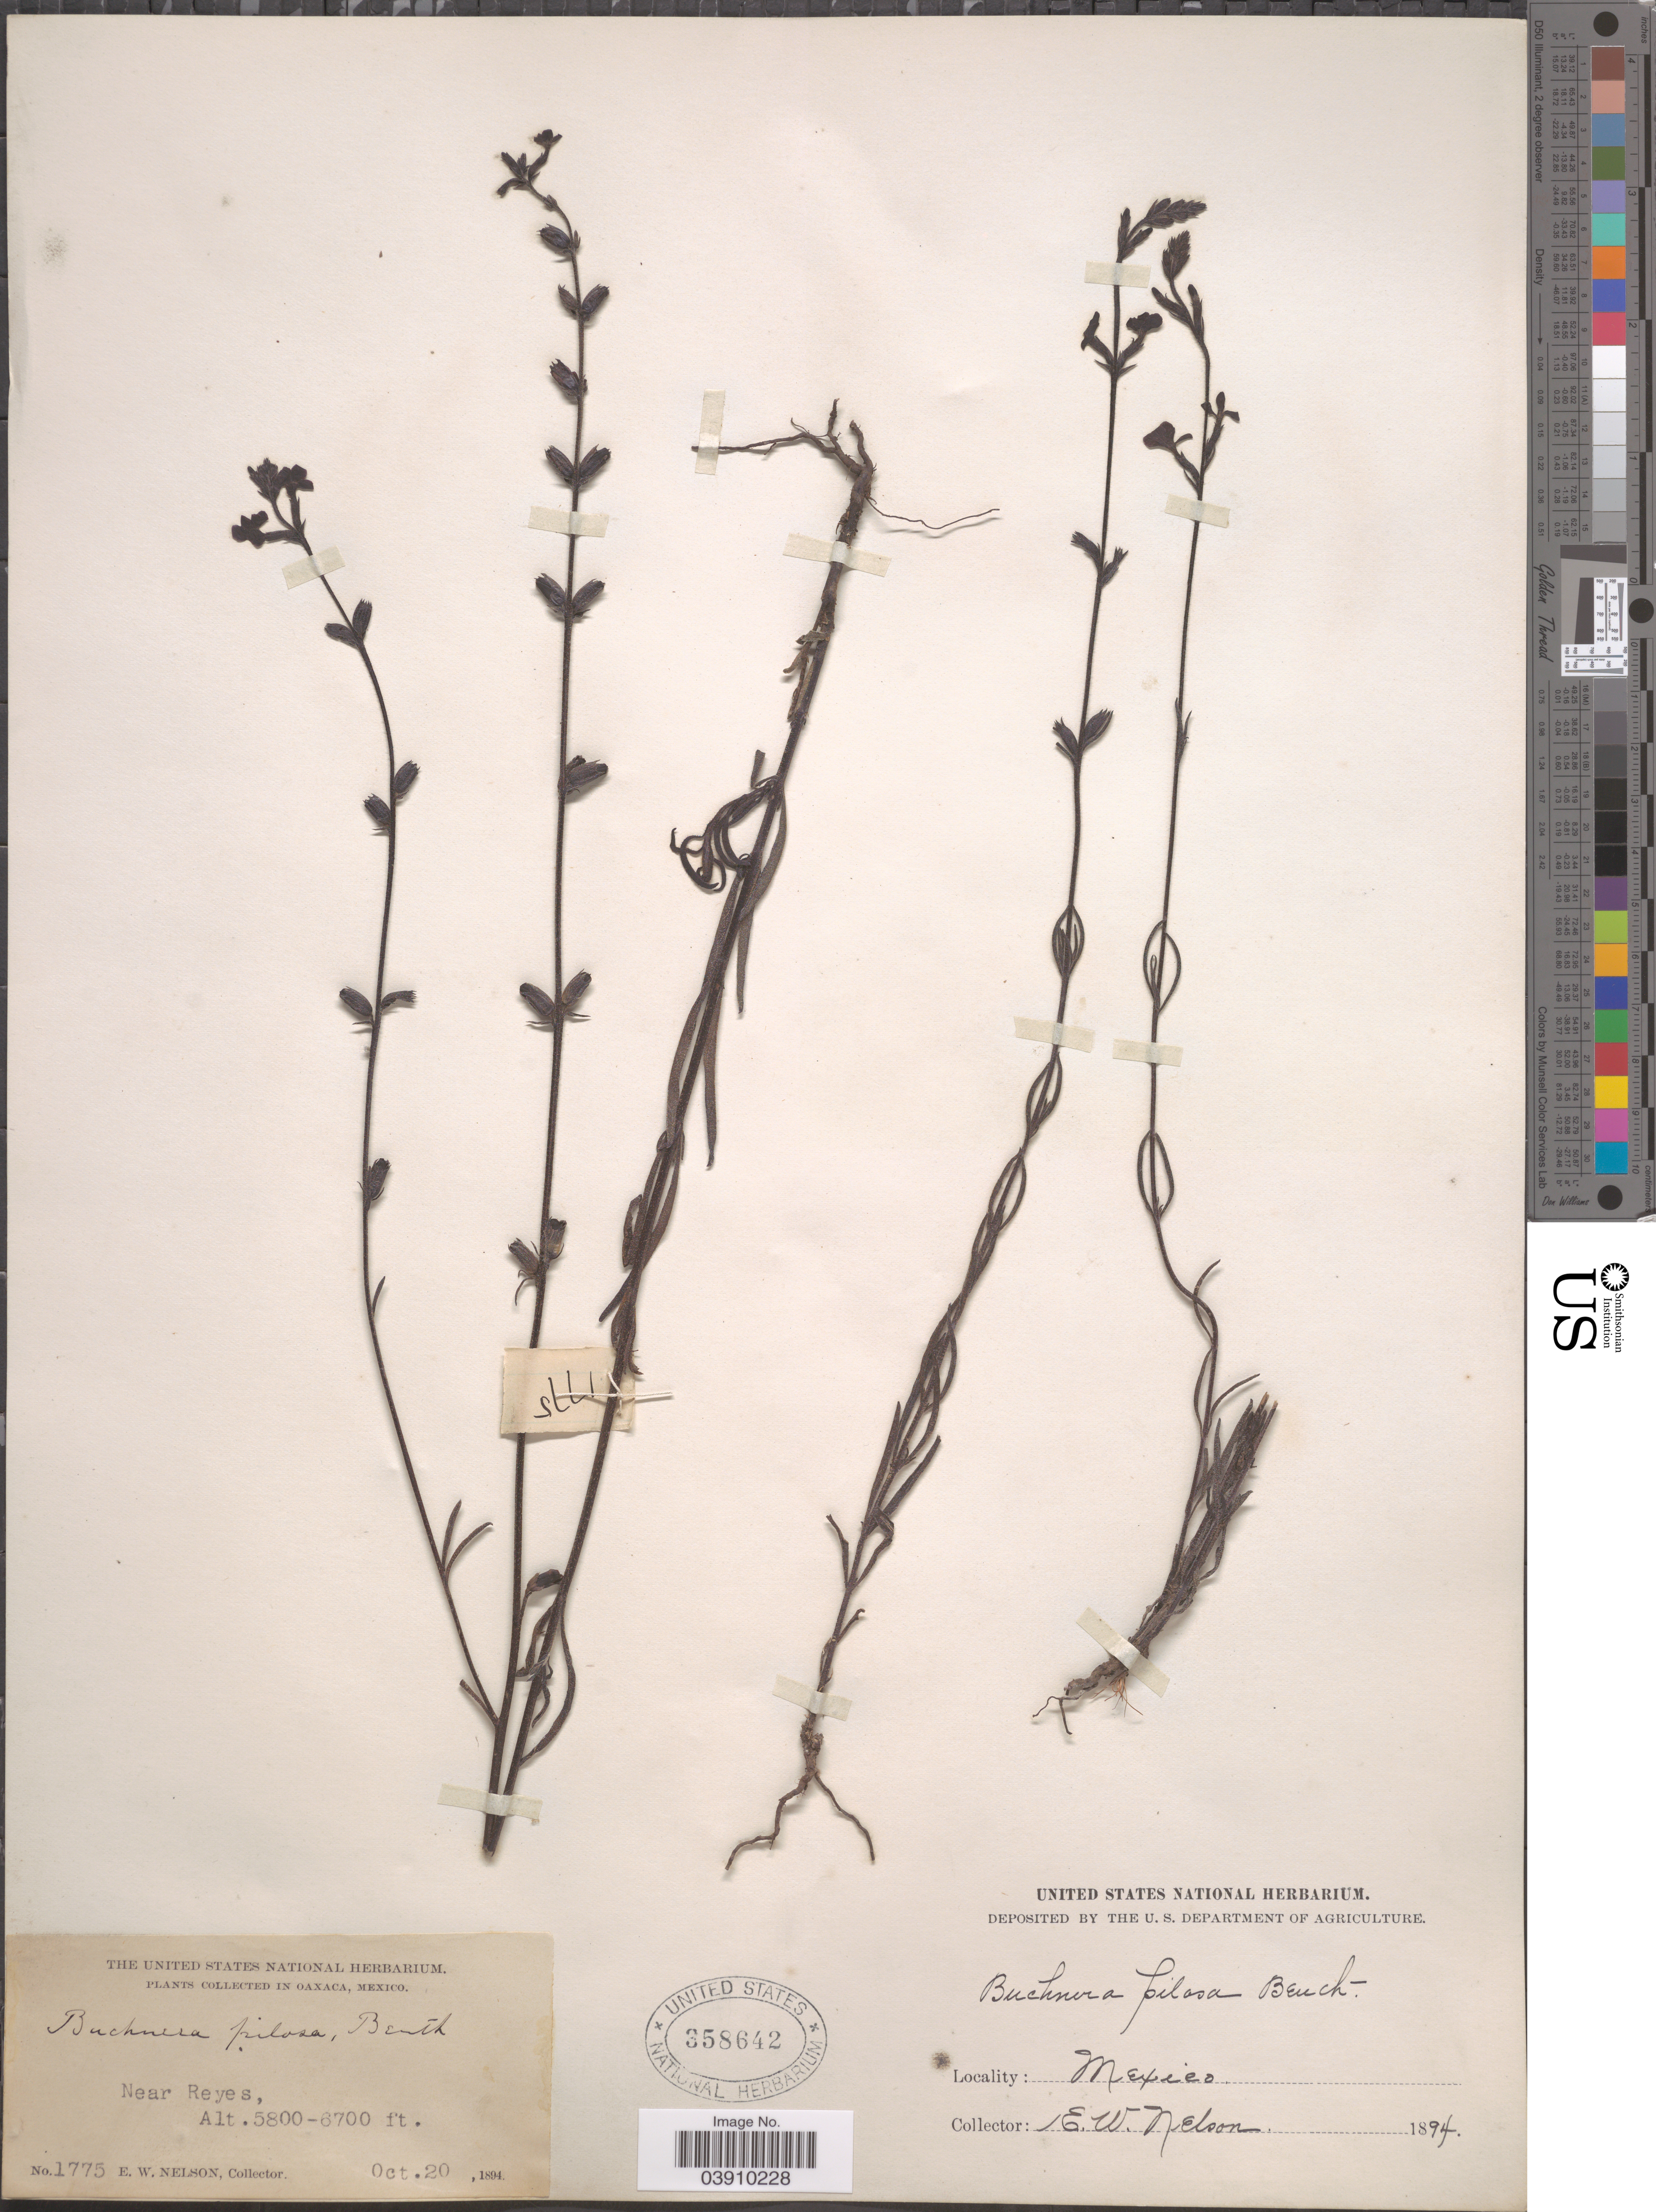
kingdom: Plantae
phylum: Tracheophyta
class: Magnoliopsida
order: Lamiales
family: Orobanchaceae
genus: Buchnera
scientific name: Buchnera pusilla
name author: Kunth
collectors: E. W. Nelson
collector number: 1775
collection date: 1894-10-20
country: Mexico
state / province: Oaxaca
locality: Near Reyes.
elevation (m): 1768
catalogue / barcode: US 358642